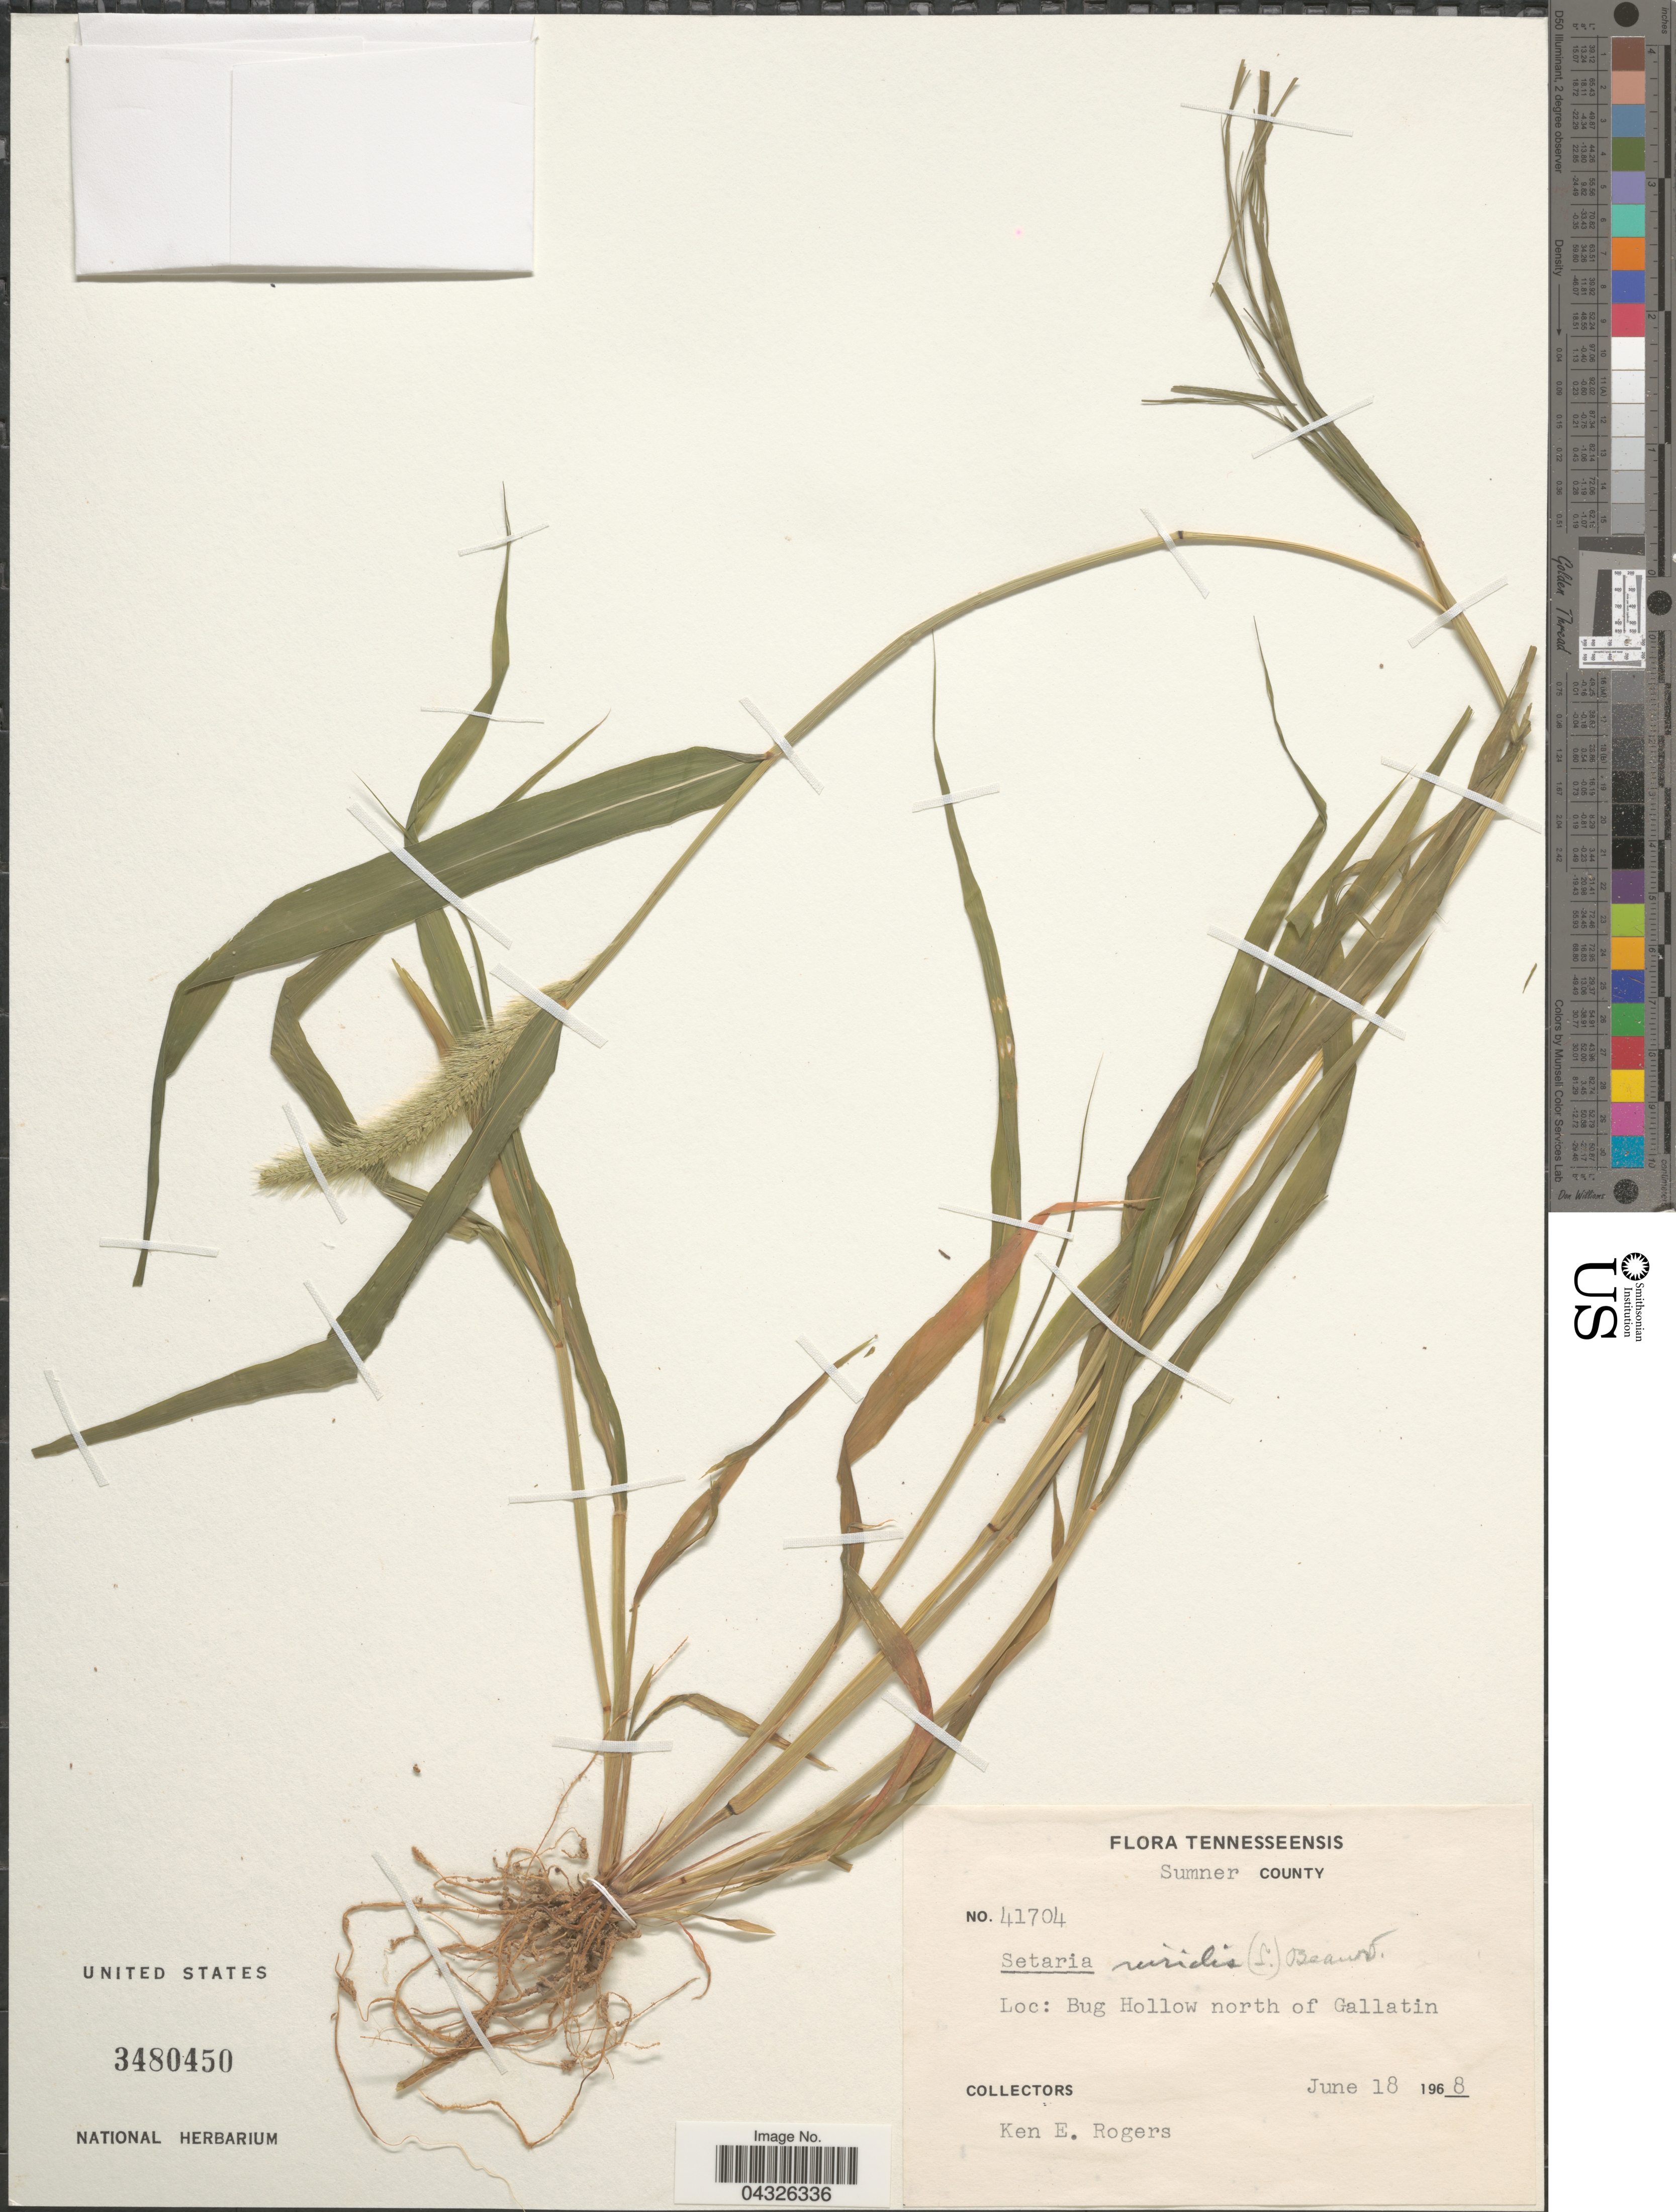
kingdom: Plantae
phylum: Tracheophyta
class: Liliopsida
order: Poales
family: Poaceae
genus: Setaria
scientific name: Setaria viridis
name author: (L.) P. Beauv.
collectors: K. Rogers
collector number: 41704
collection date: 1968-06-18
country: United States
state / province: Tennessee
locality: Tennesseensis. Sumner County. Bug Hollow north of Gallatin.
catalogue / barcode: US 3480450